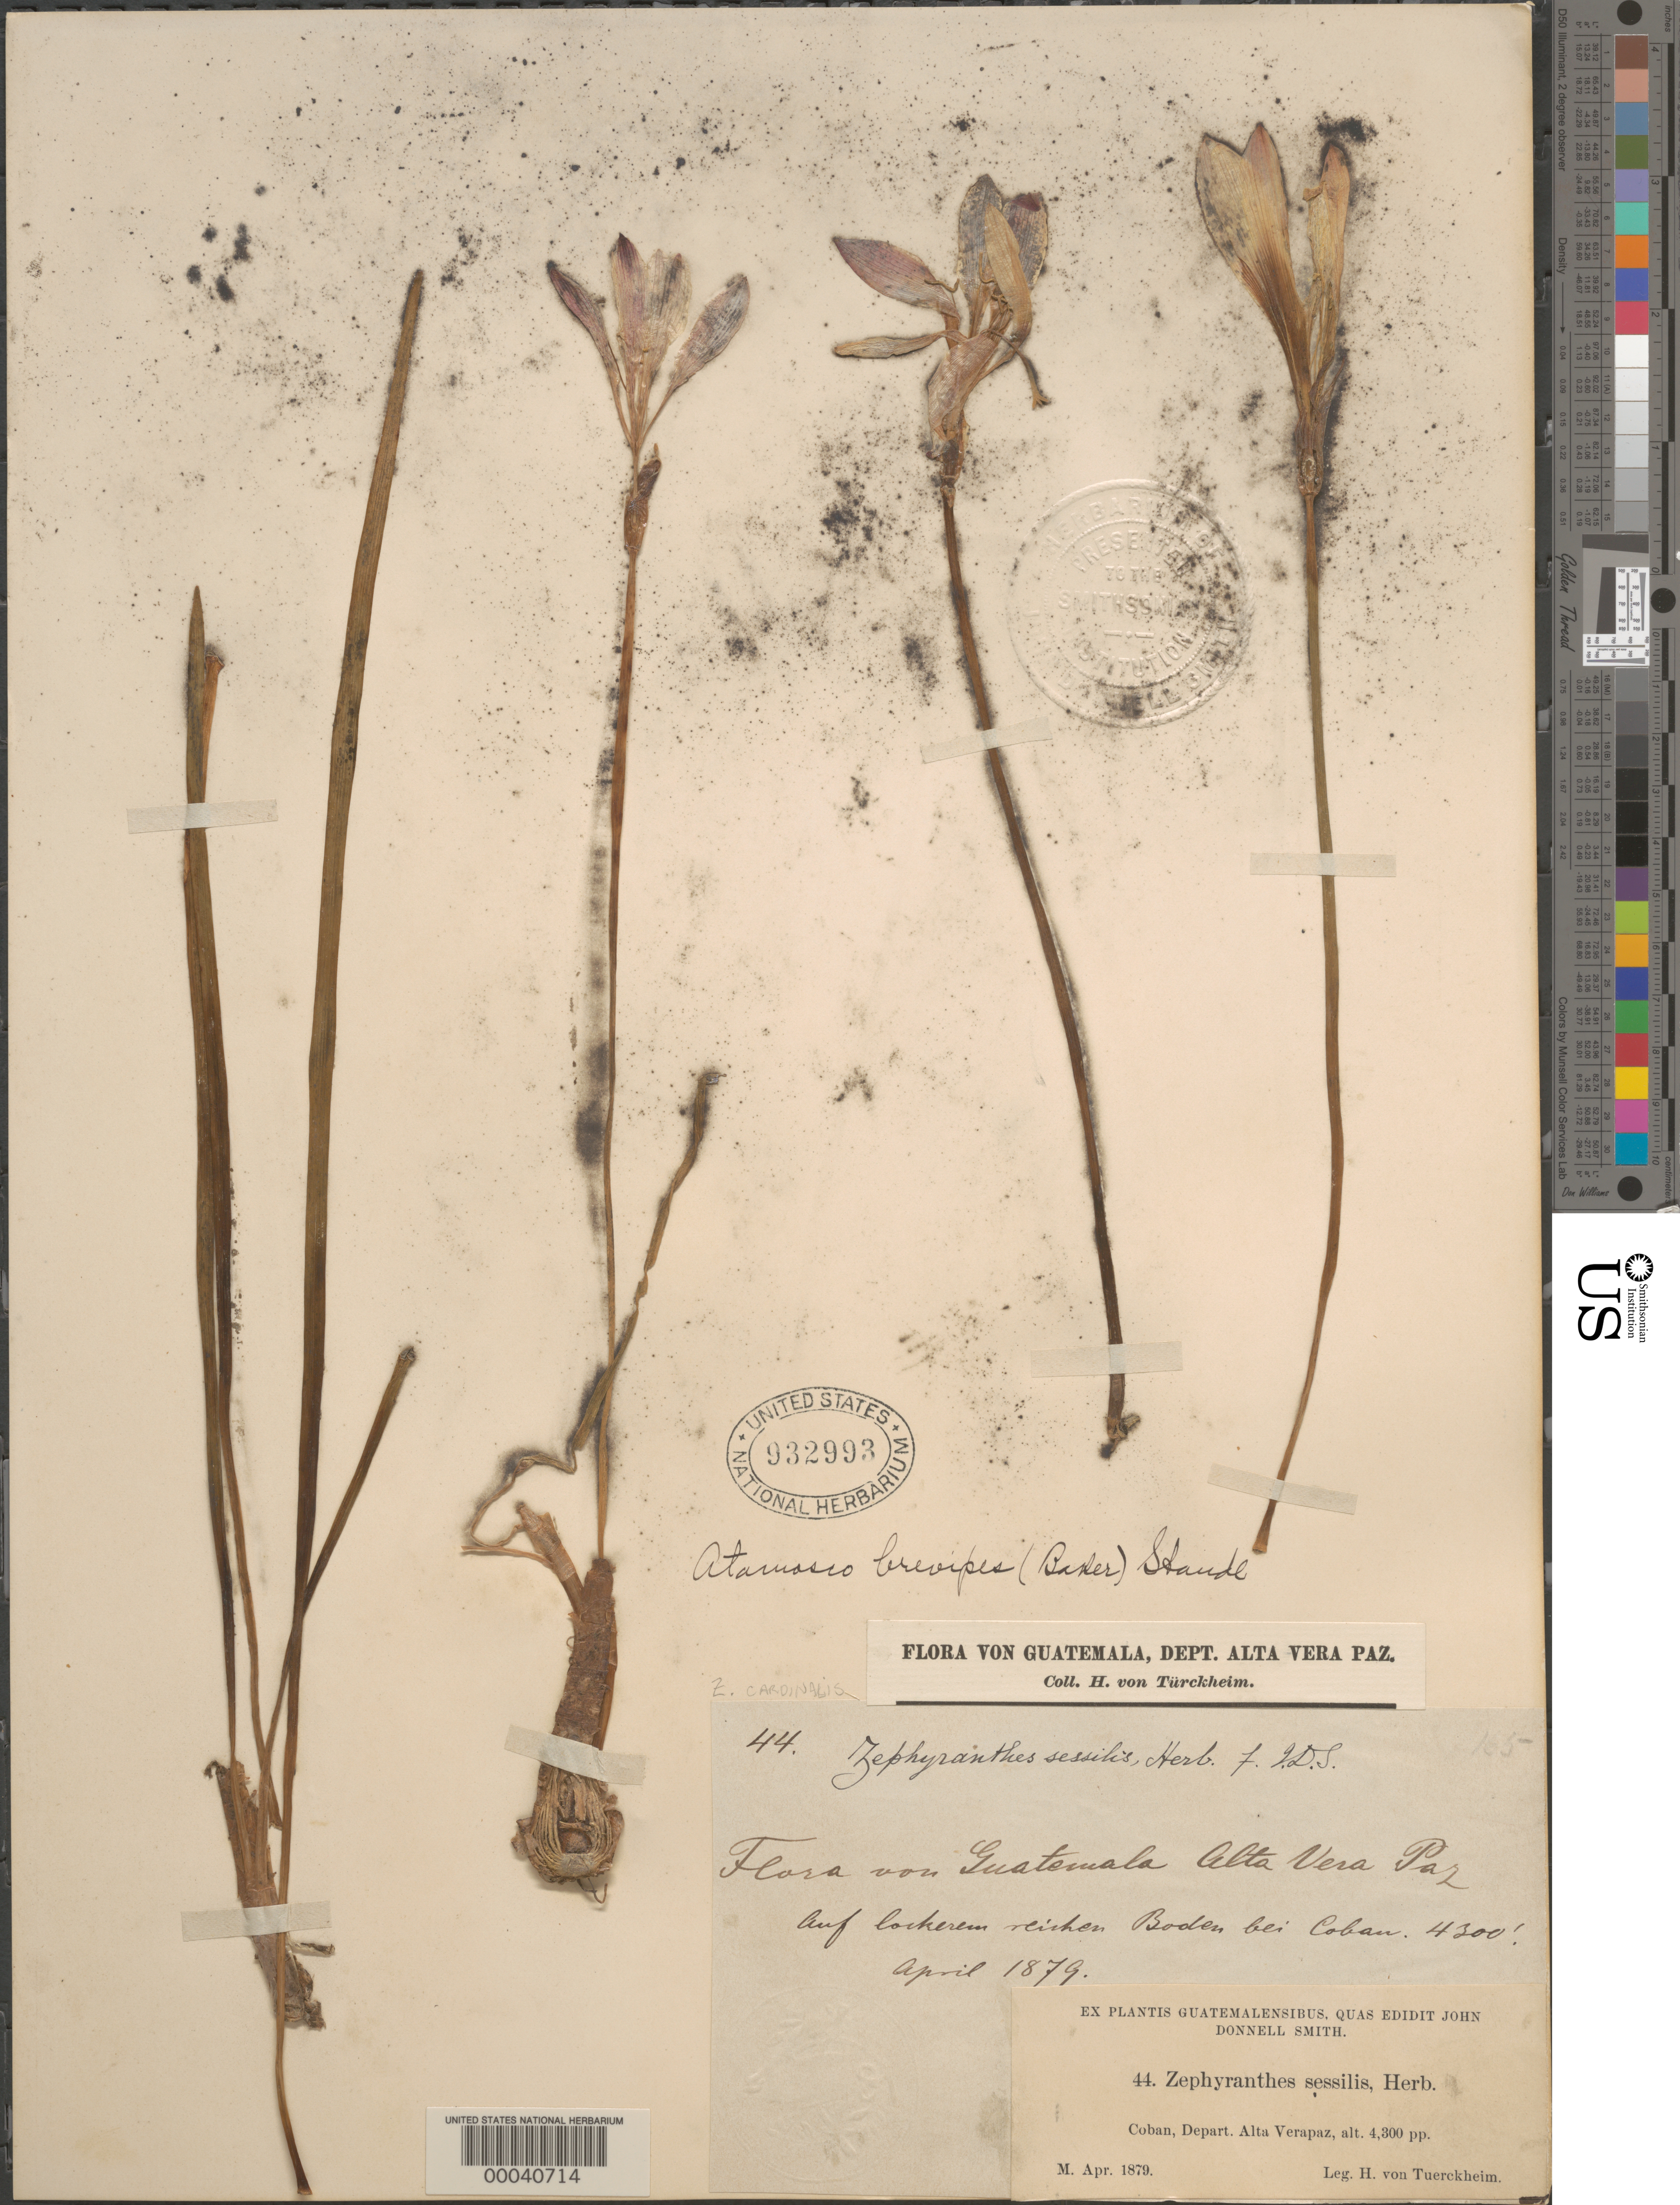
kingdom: Plantae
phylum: Tracheophyta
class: Liliopsida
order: Asparagales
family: Amaryllidaceae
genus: Zephyranthes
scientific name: Zephyranthes cardinalis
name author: C.H. Wright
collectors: H. von Türckheim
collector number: Pl. Guat. 44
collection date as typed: Apr 1879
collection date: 1879-04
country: Guatemala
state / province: Alta Verapaz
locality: Cobán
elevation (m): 1311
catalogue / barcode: US 932993